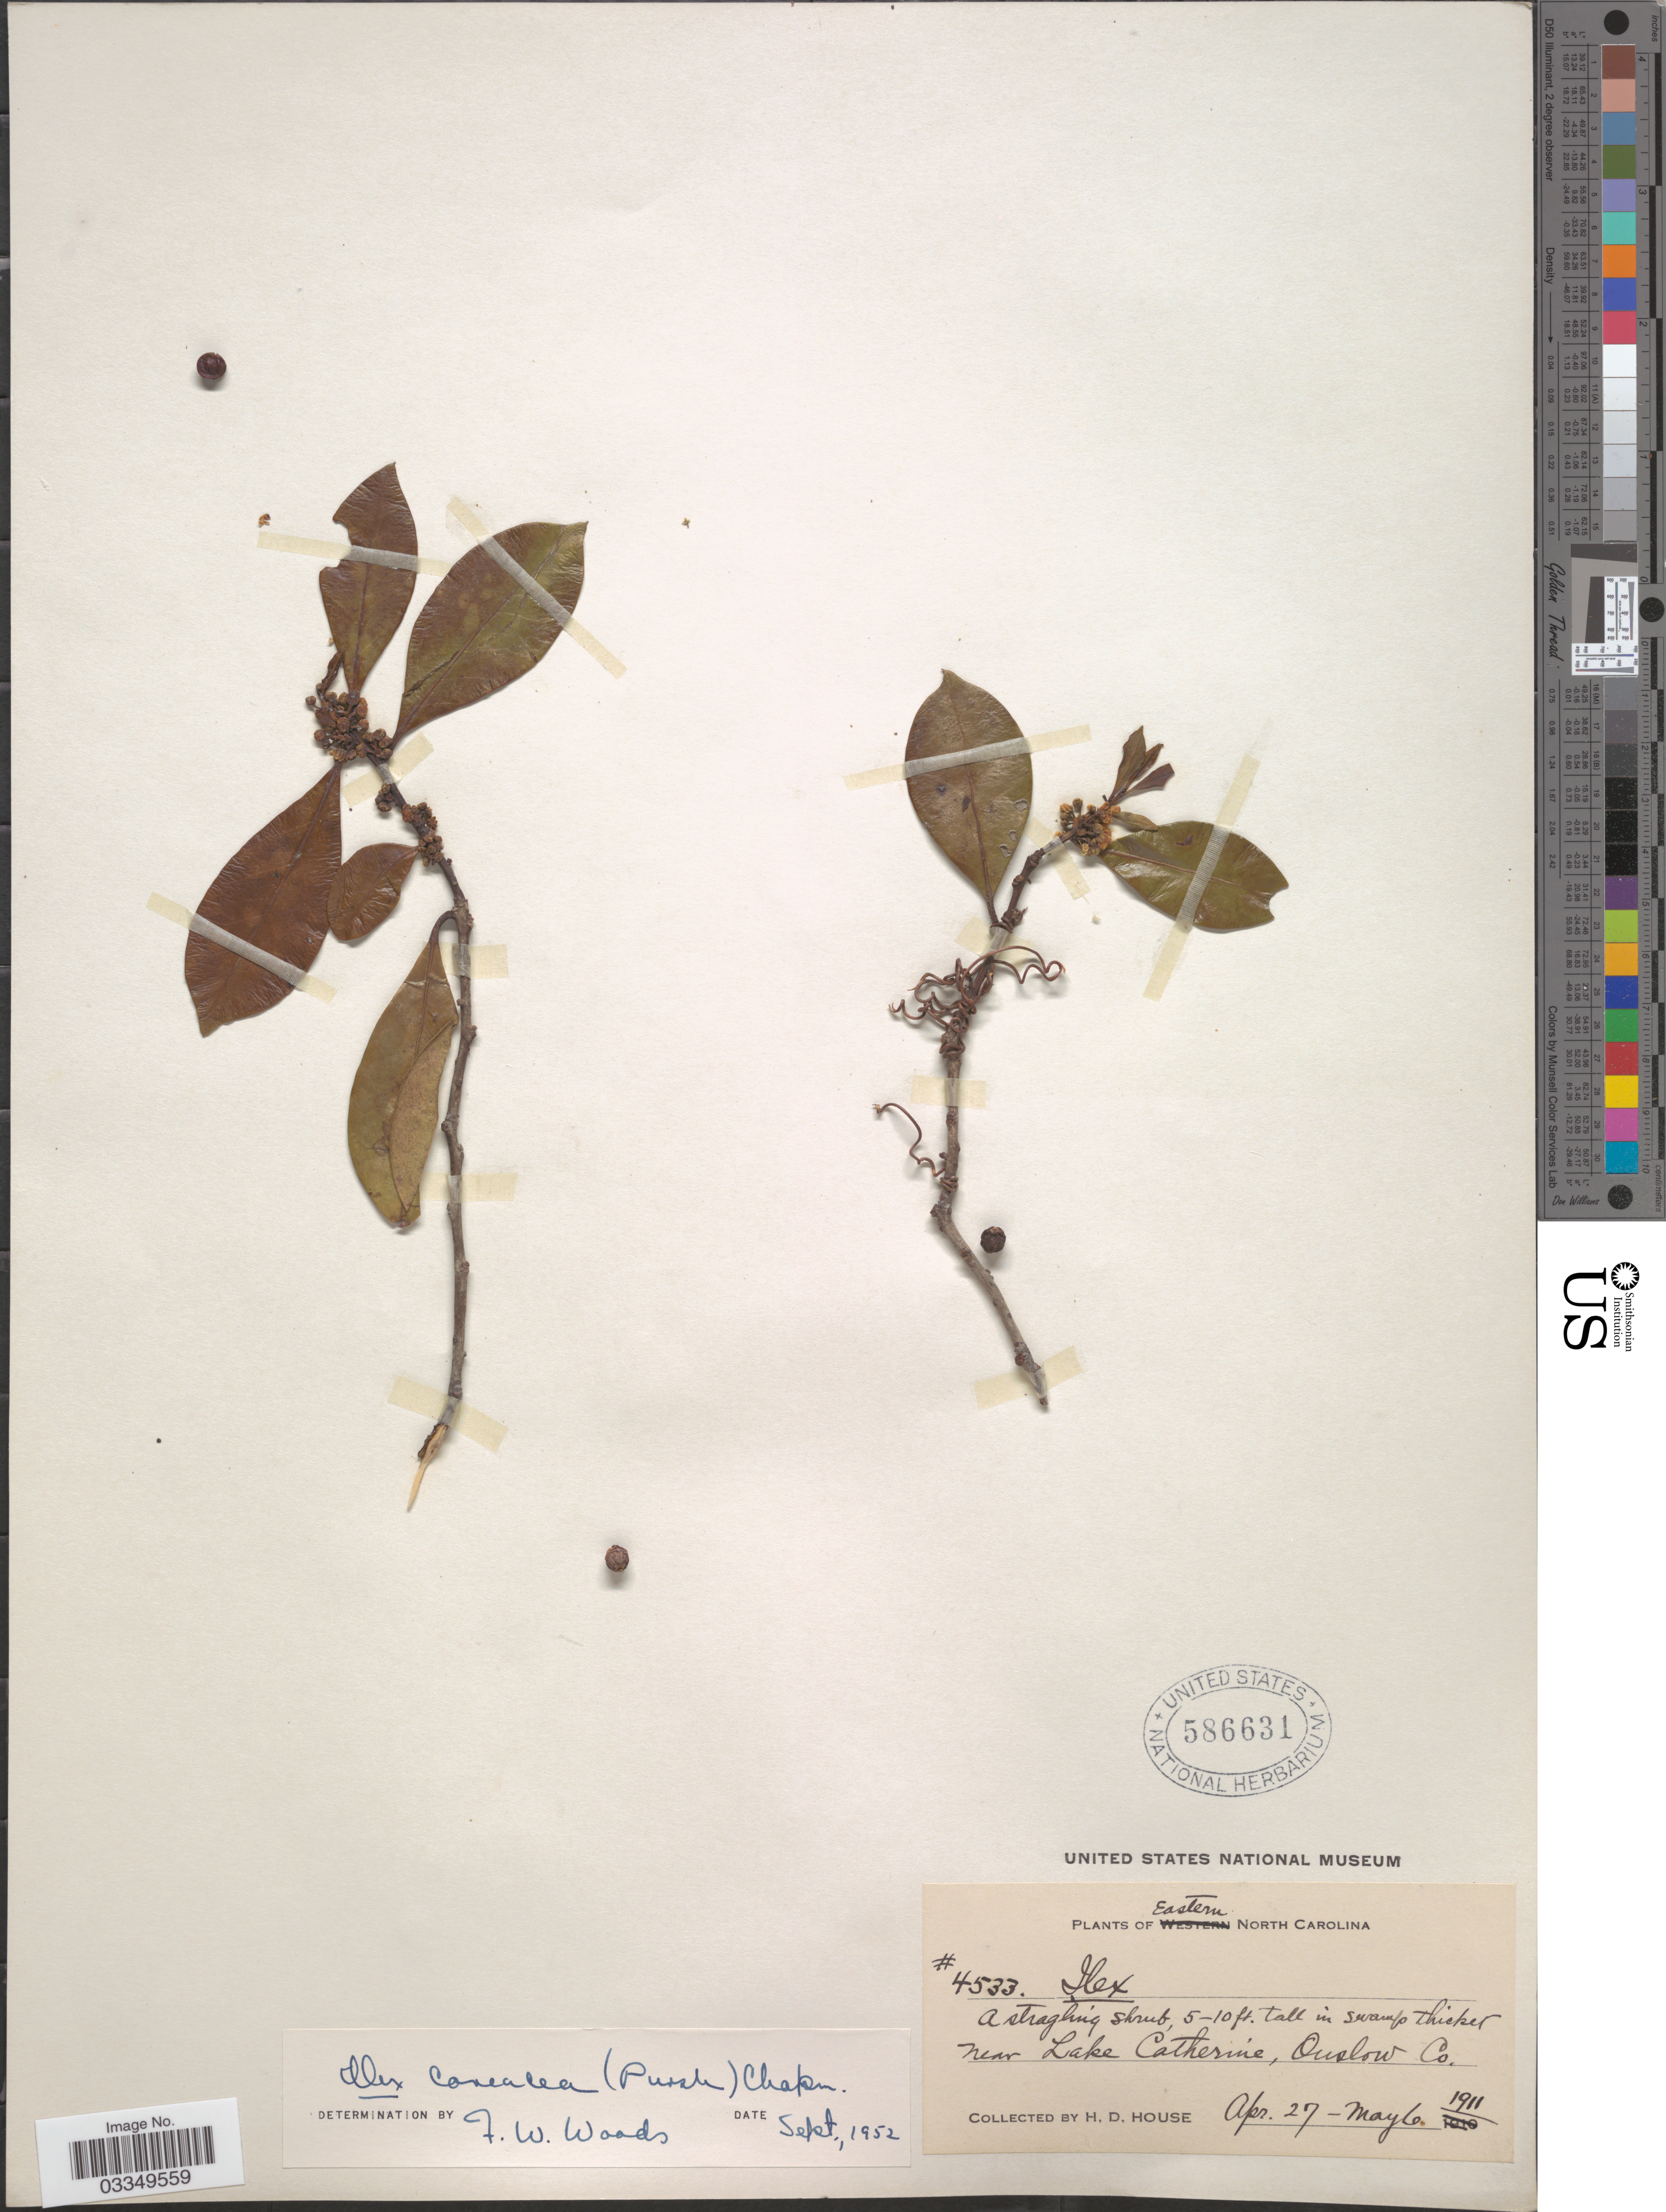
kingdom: Plantae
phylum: Tracheophyta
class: Magnoliopsida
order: Aquifoliales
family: Aquifoliaceae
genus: Ilex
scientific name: Ilex cassine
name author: L.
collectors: H. D. House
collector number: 4533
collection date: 1911-04-27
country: United States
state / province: North Carolina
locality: Eastern North Carolina, near Lake Catherine, Onslow Co.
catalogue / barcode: US 586631